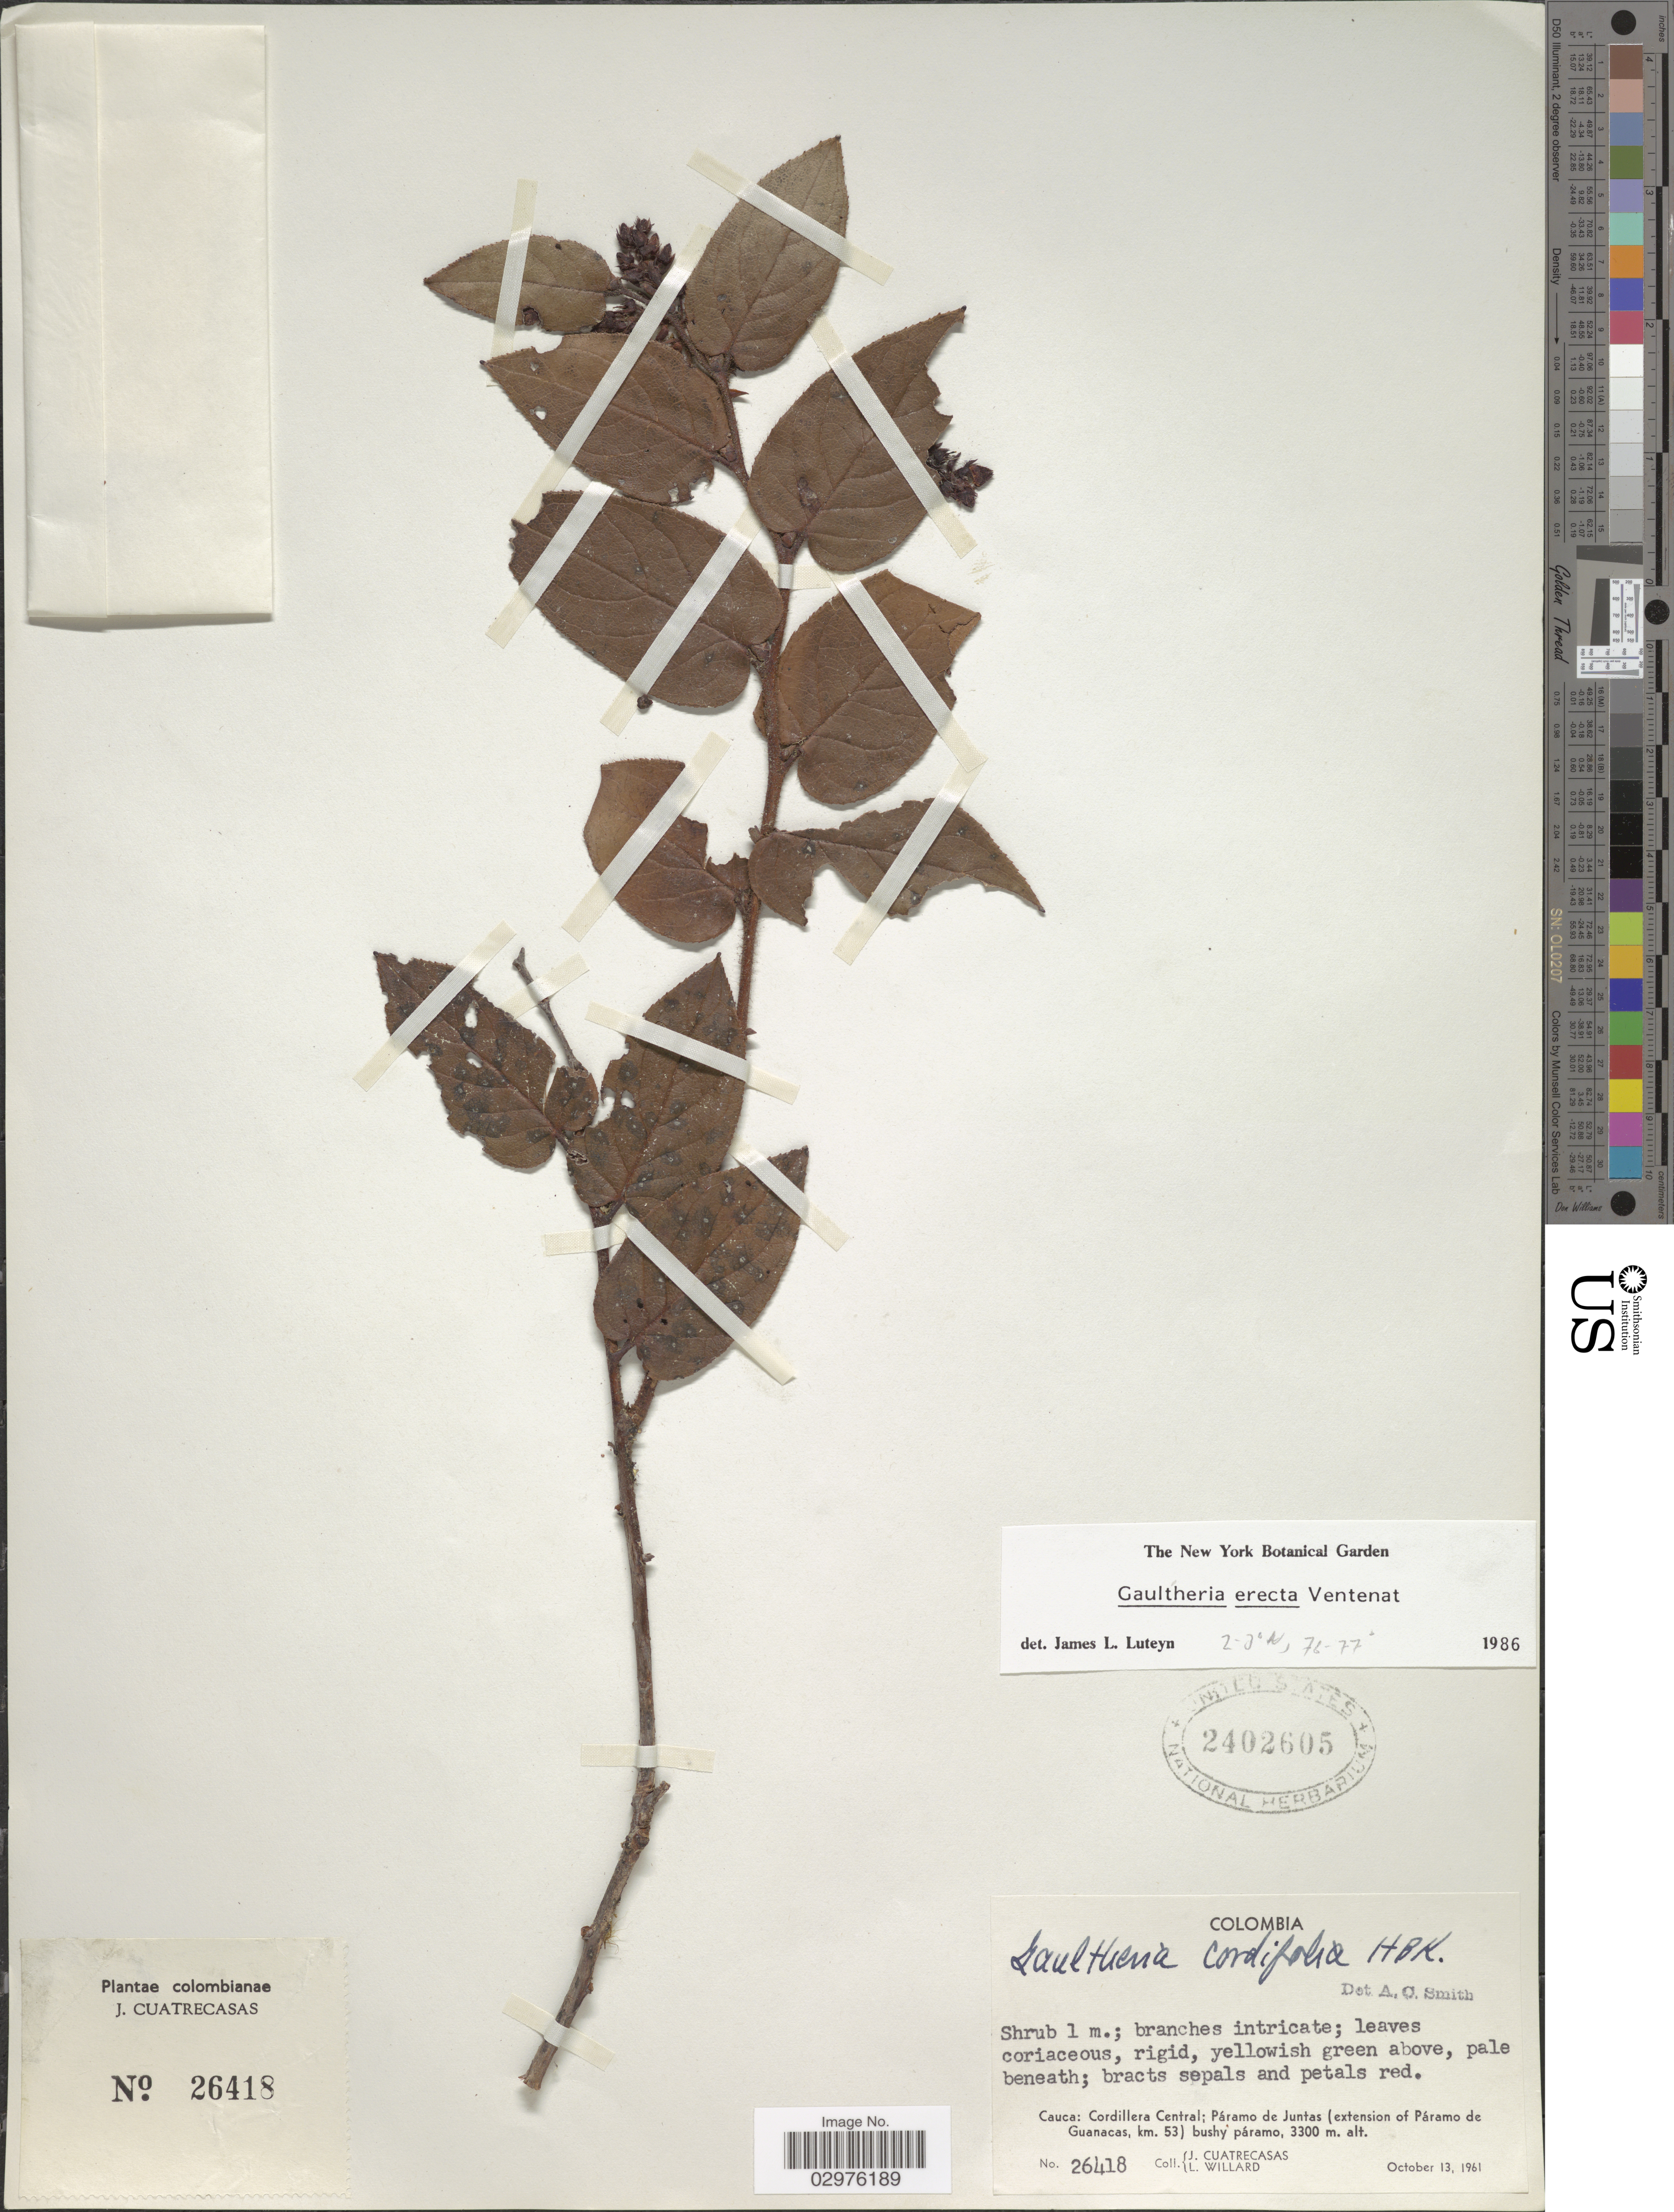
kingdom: Plantae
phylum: Tracheophyta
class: Magnoliopsida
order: Ericales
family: Ericaceae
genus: Gaultheria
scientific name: Gaultheria erecta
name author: Vent.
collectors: J. Cuatrecasas & L. Willard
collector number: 26418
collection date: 1961-10-13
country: Colombia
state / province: Cauca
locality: Cauca: Cordillera Central; Páramo de Juntas (extension of Páramo de Guanacas, km. 53) bushy páramo.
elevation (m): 3300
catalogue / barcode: US 2402605